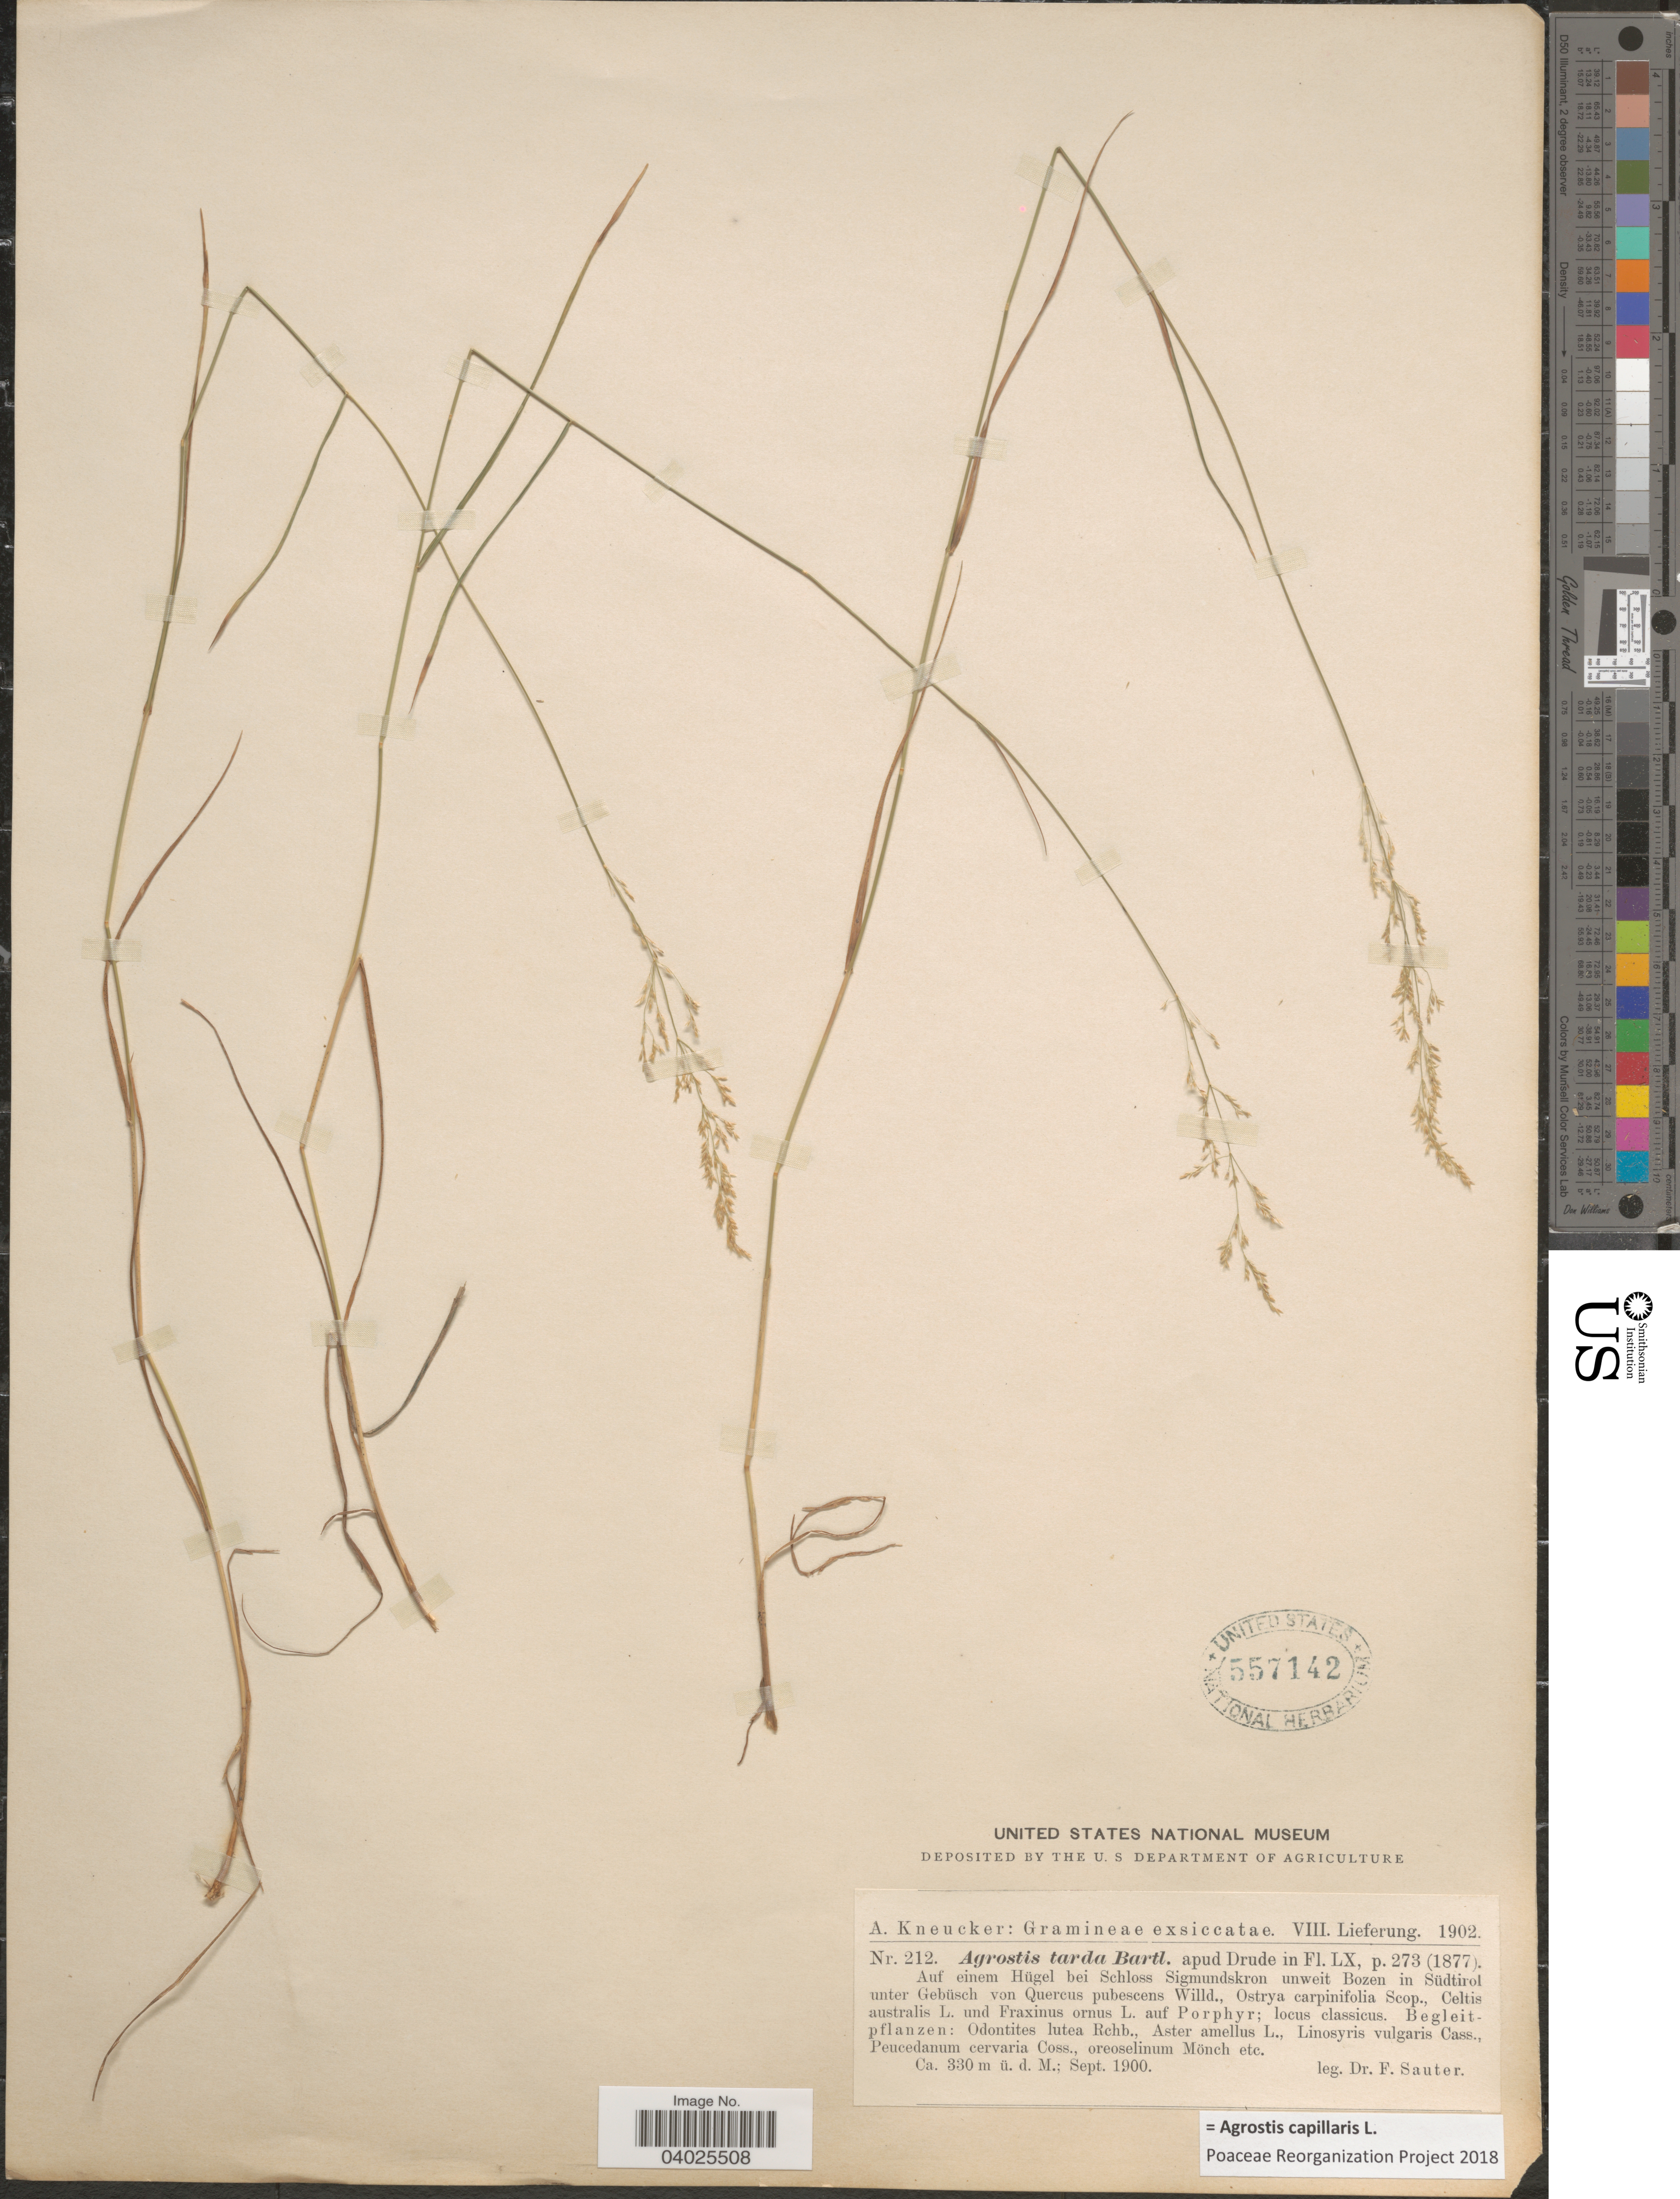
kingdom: Plantae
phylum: Tracheophyta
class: Liliopsida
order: Poales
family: Poaceae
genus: Agrostis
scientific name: Agrostis capillaris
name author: L.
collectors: F. Sauter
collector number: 212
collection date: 1900-09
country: Italy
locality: Auf einem Hügel bei Schloss Sigmundskron unweit Bozen in Südtirol unter Gebüsch.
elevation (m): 330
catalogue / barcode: US 557142